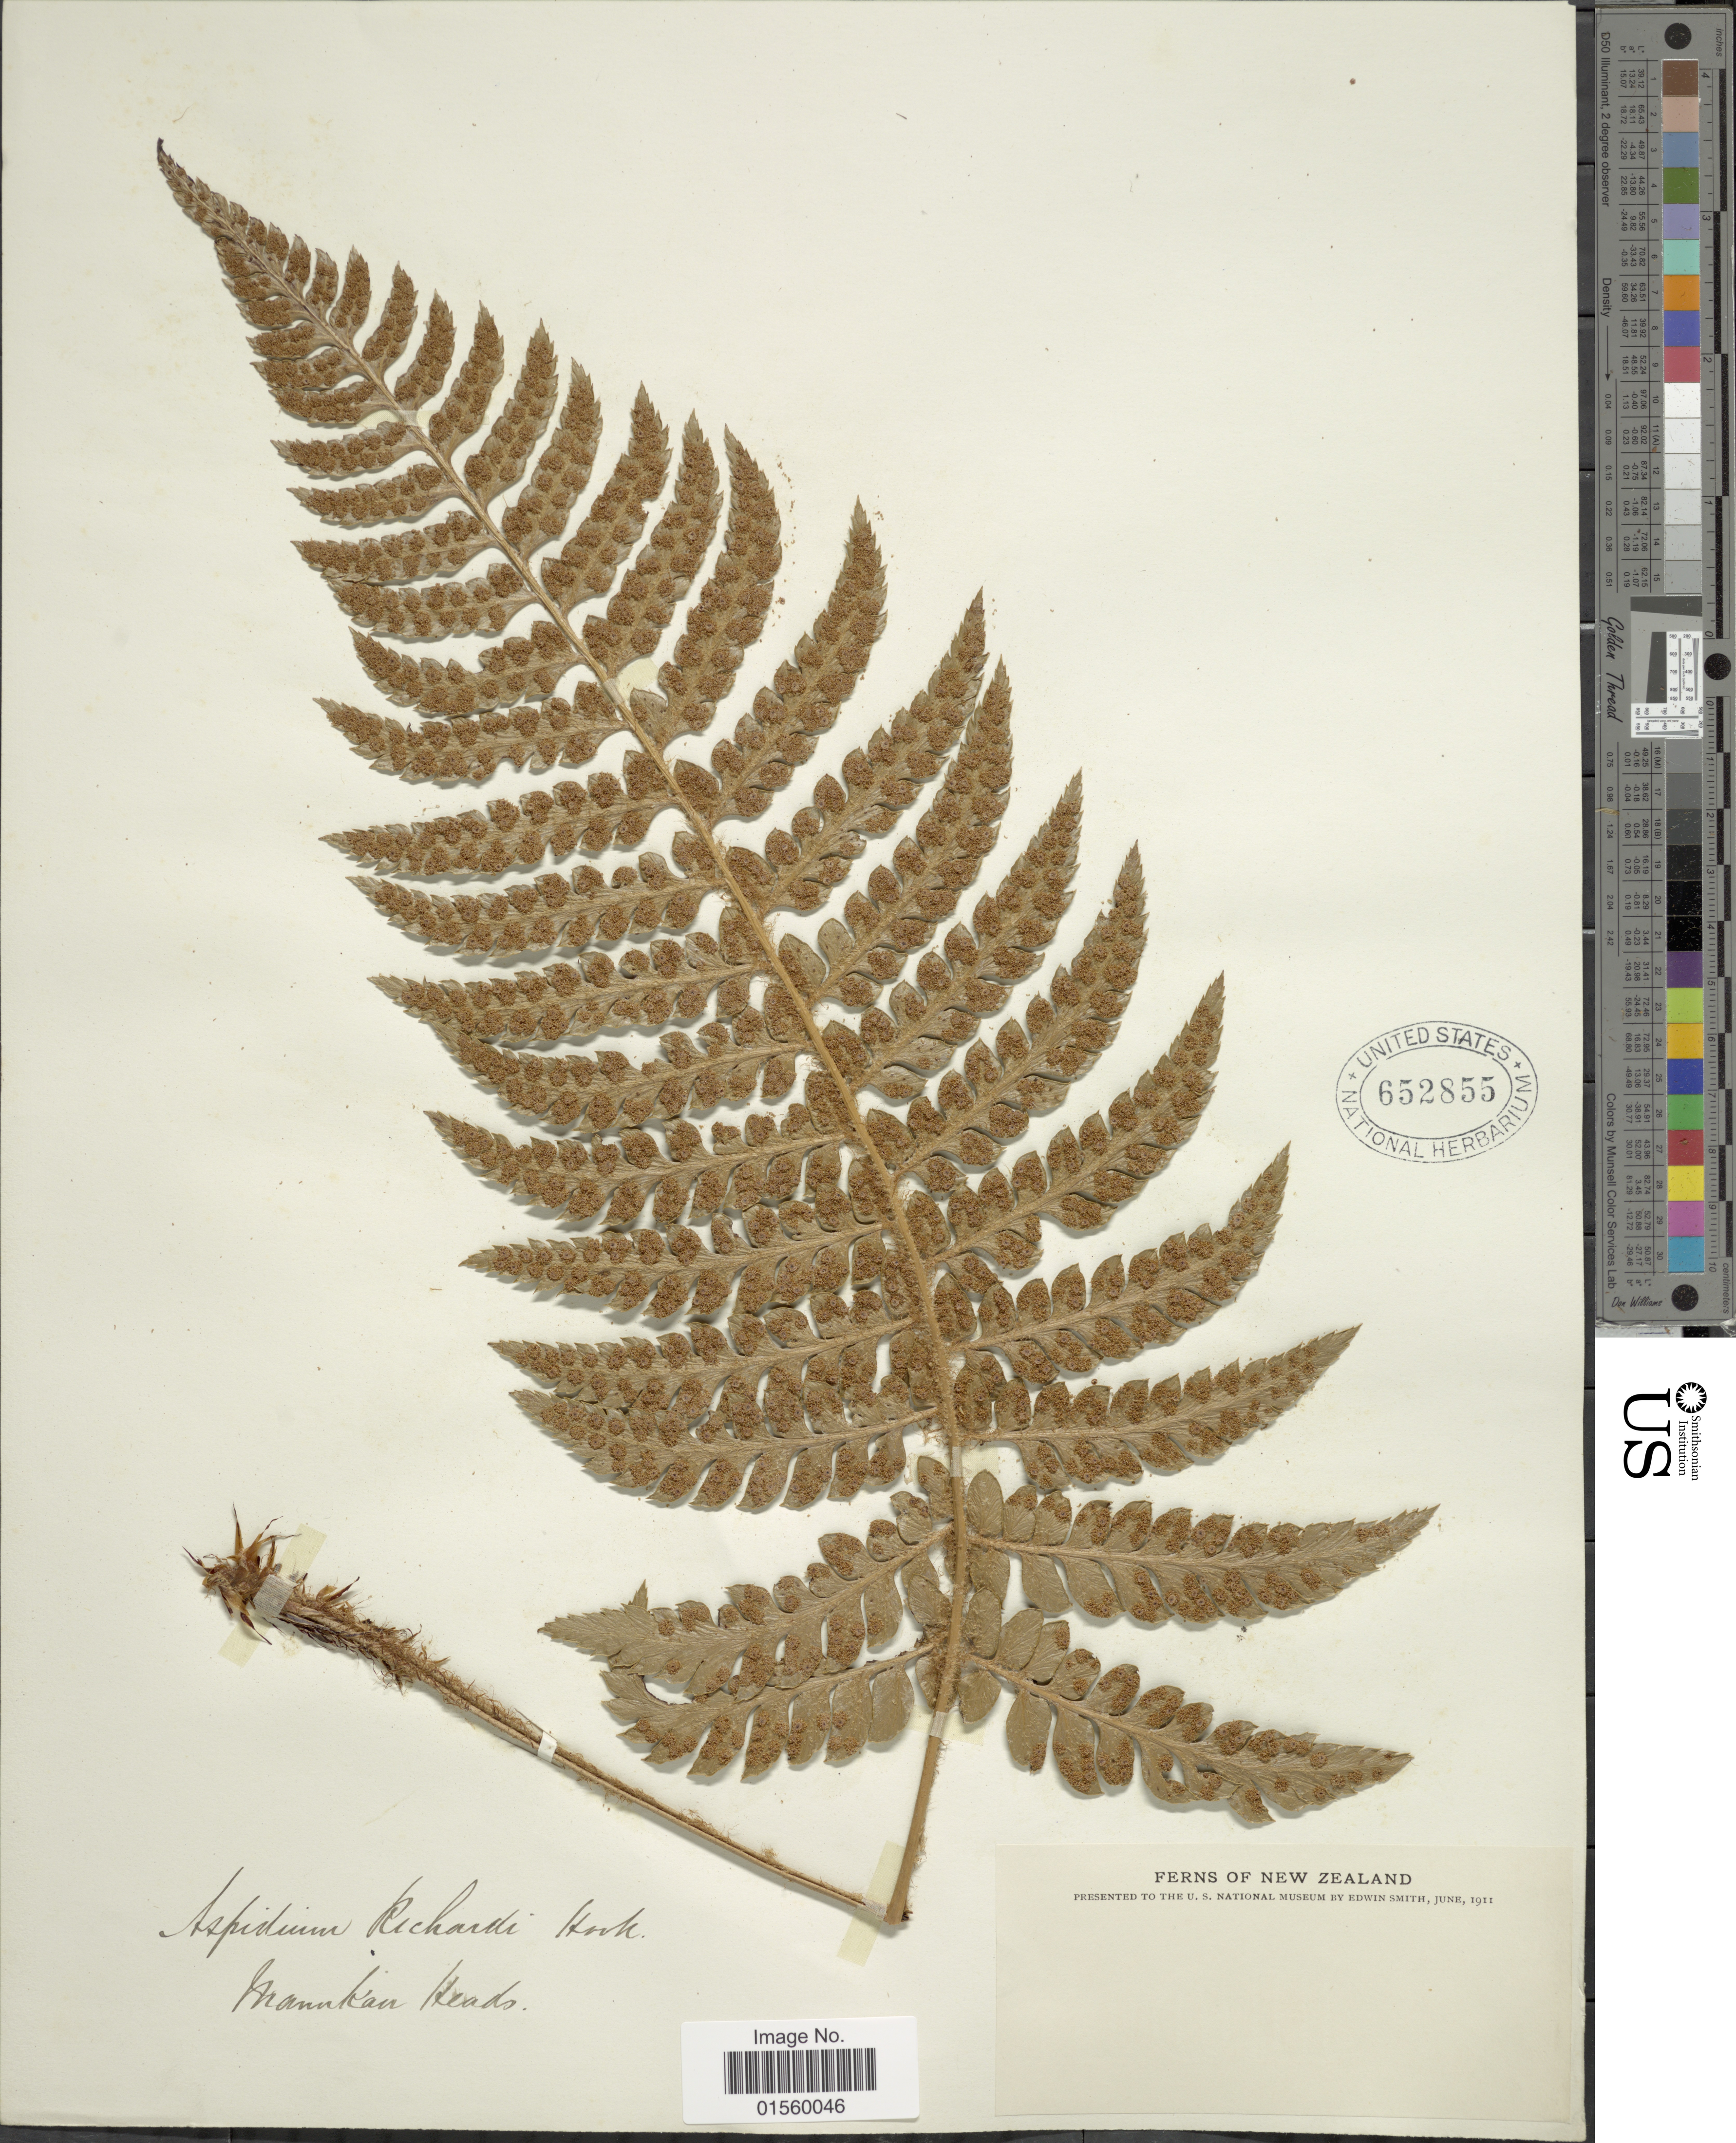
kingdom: Plantae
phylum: Tracheophyta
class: Polypodiopsida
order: Polypodiales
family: Dryopteridaceae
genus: Polystichum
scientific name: Polystichum richardii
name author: J. Sm.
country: New Zealand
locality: Mannkan Heads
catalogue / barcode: US 652855